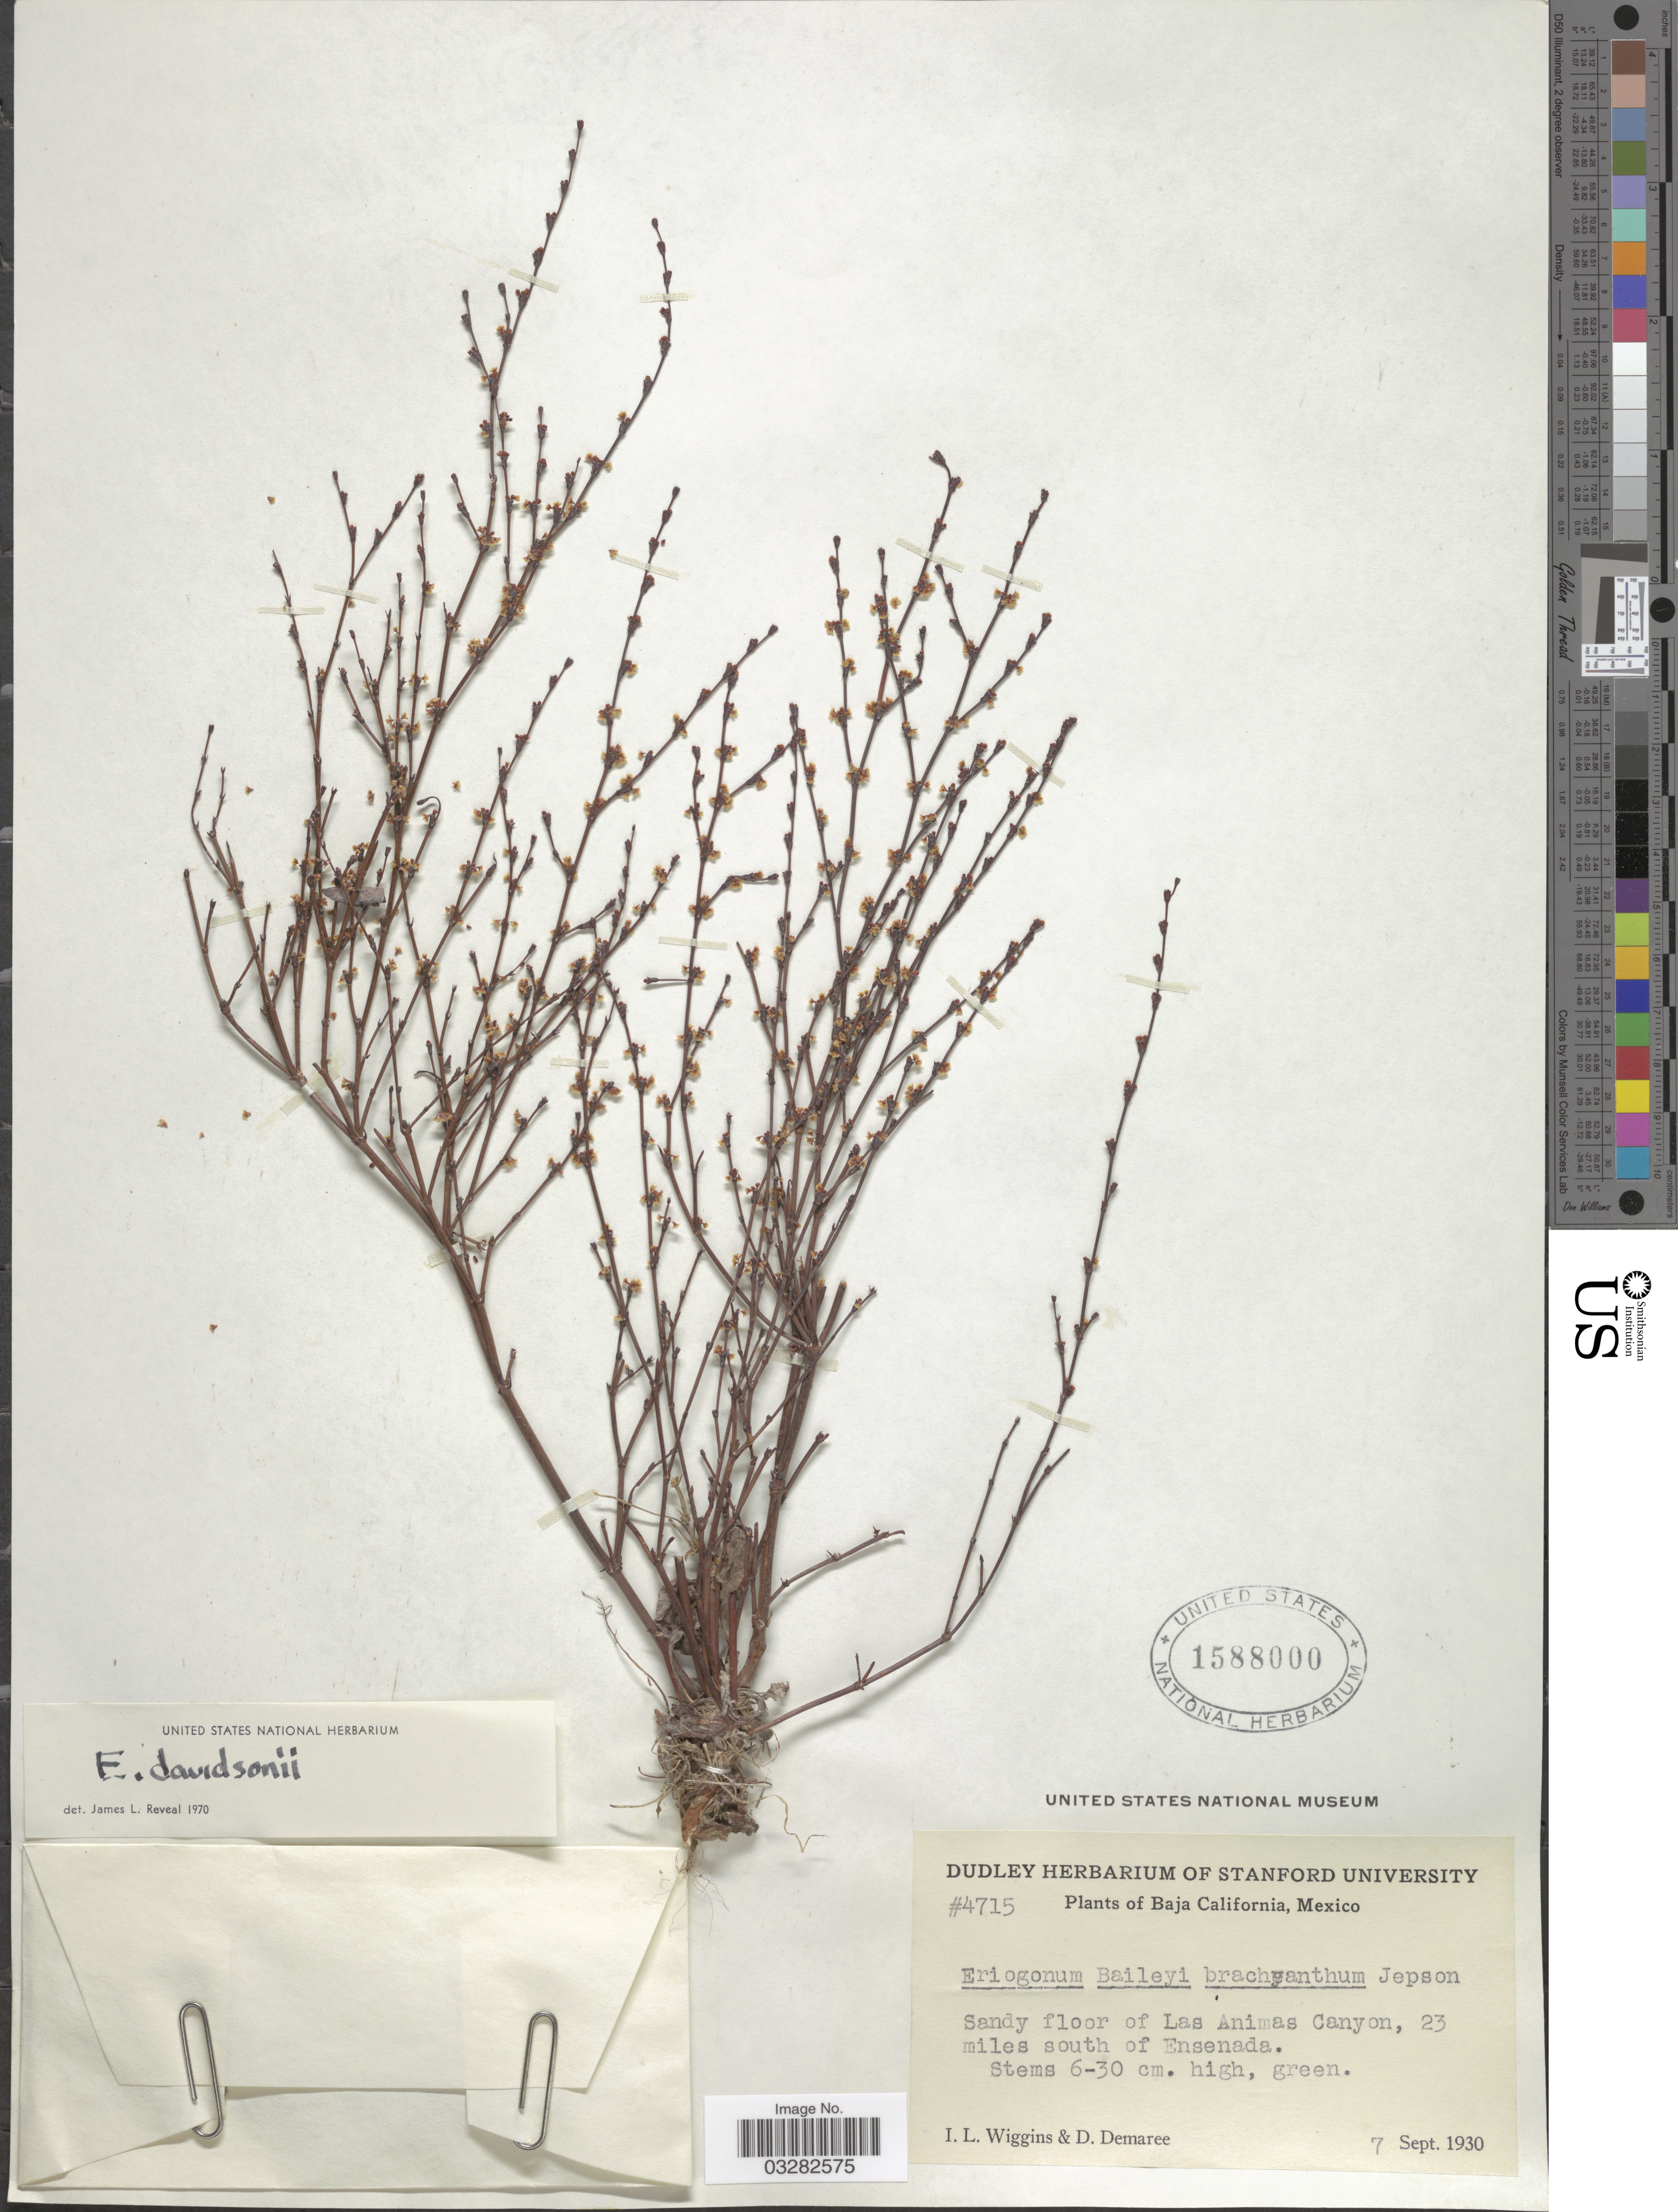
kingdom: Plantae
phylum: Tracheophyta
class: Magnoliopsida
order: Caryophyllales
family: Polygonaceae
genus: Eriogonum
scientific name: Eriogonum davidsonii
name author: Greene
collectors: I. L. Wiggins & D. Demaree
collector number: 4715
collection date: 1930-09-07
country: Mexico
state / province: Baja California Norte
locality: Sandy floor of Las Animas Canyon, 23 miles south of Ensenada.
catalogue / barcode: US 1588000